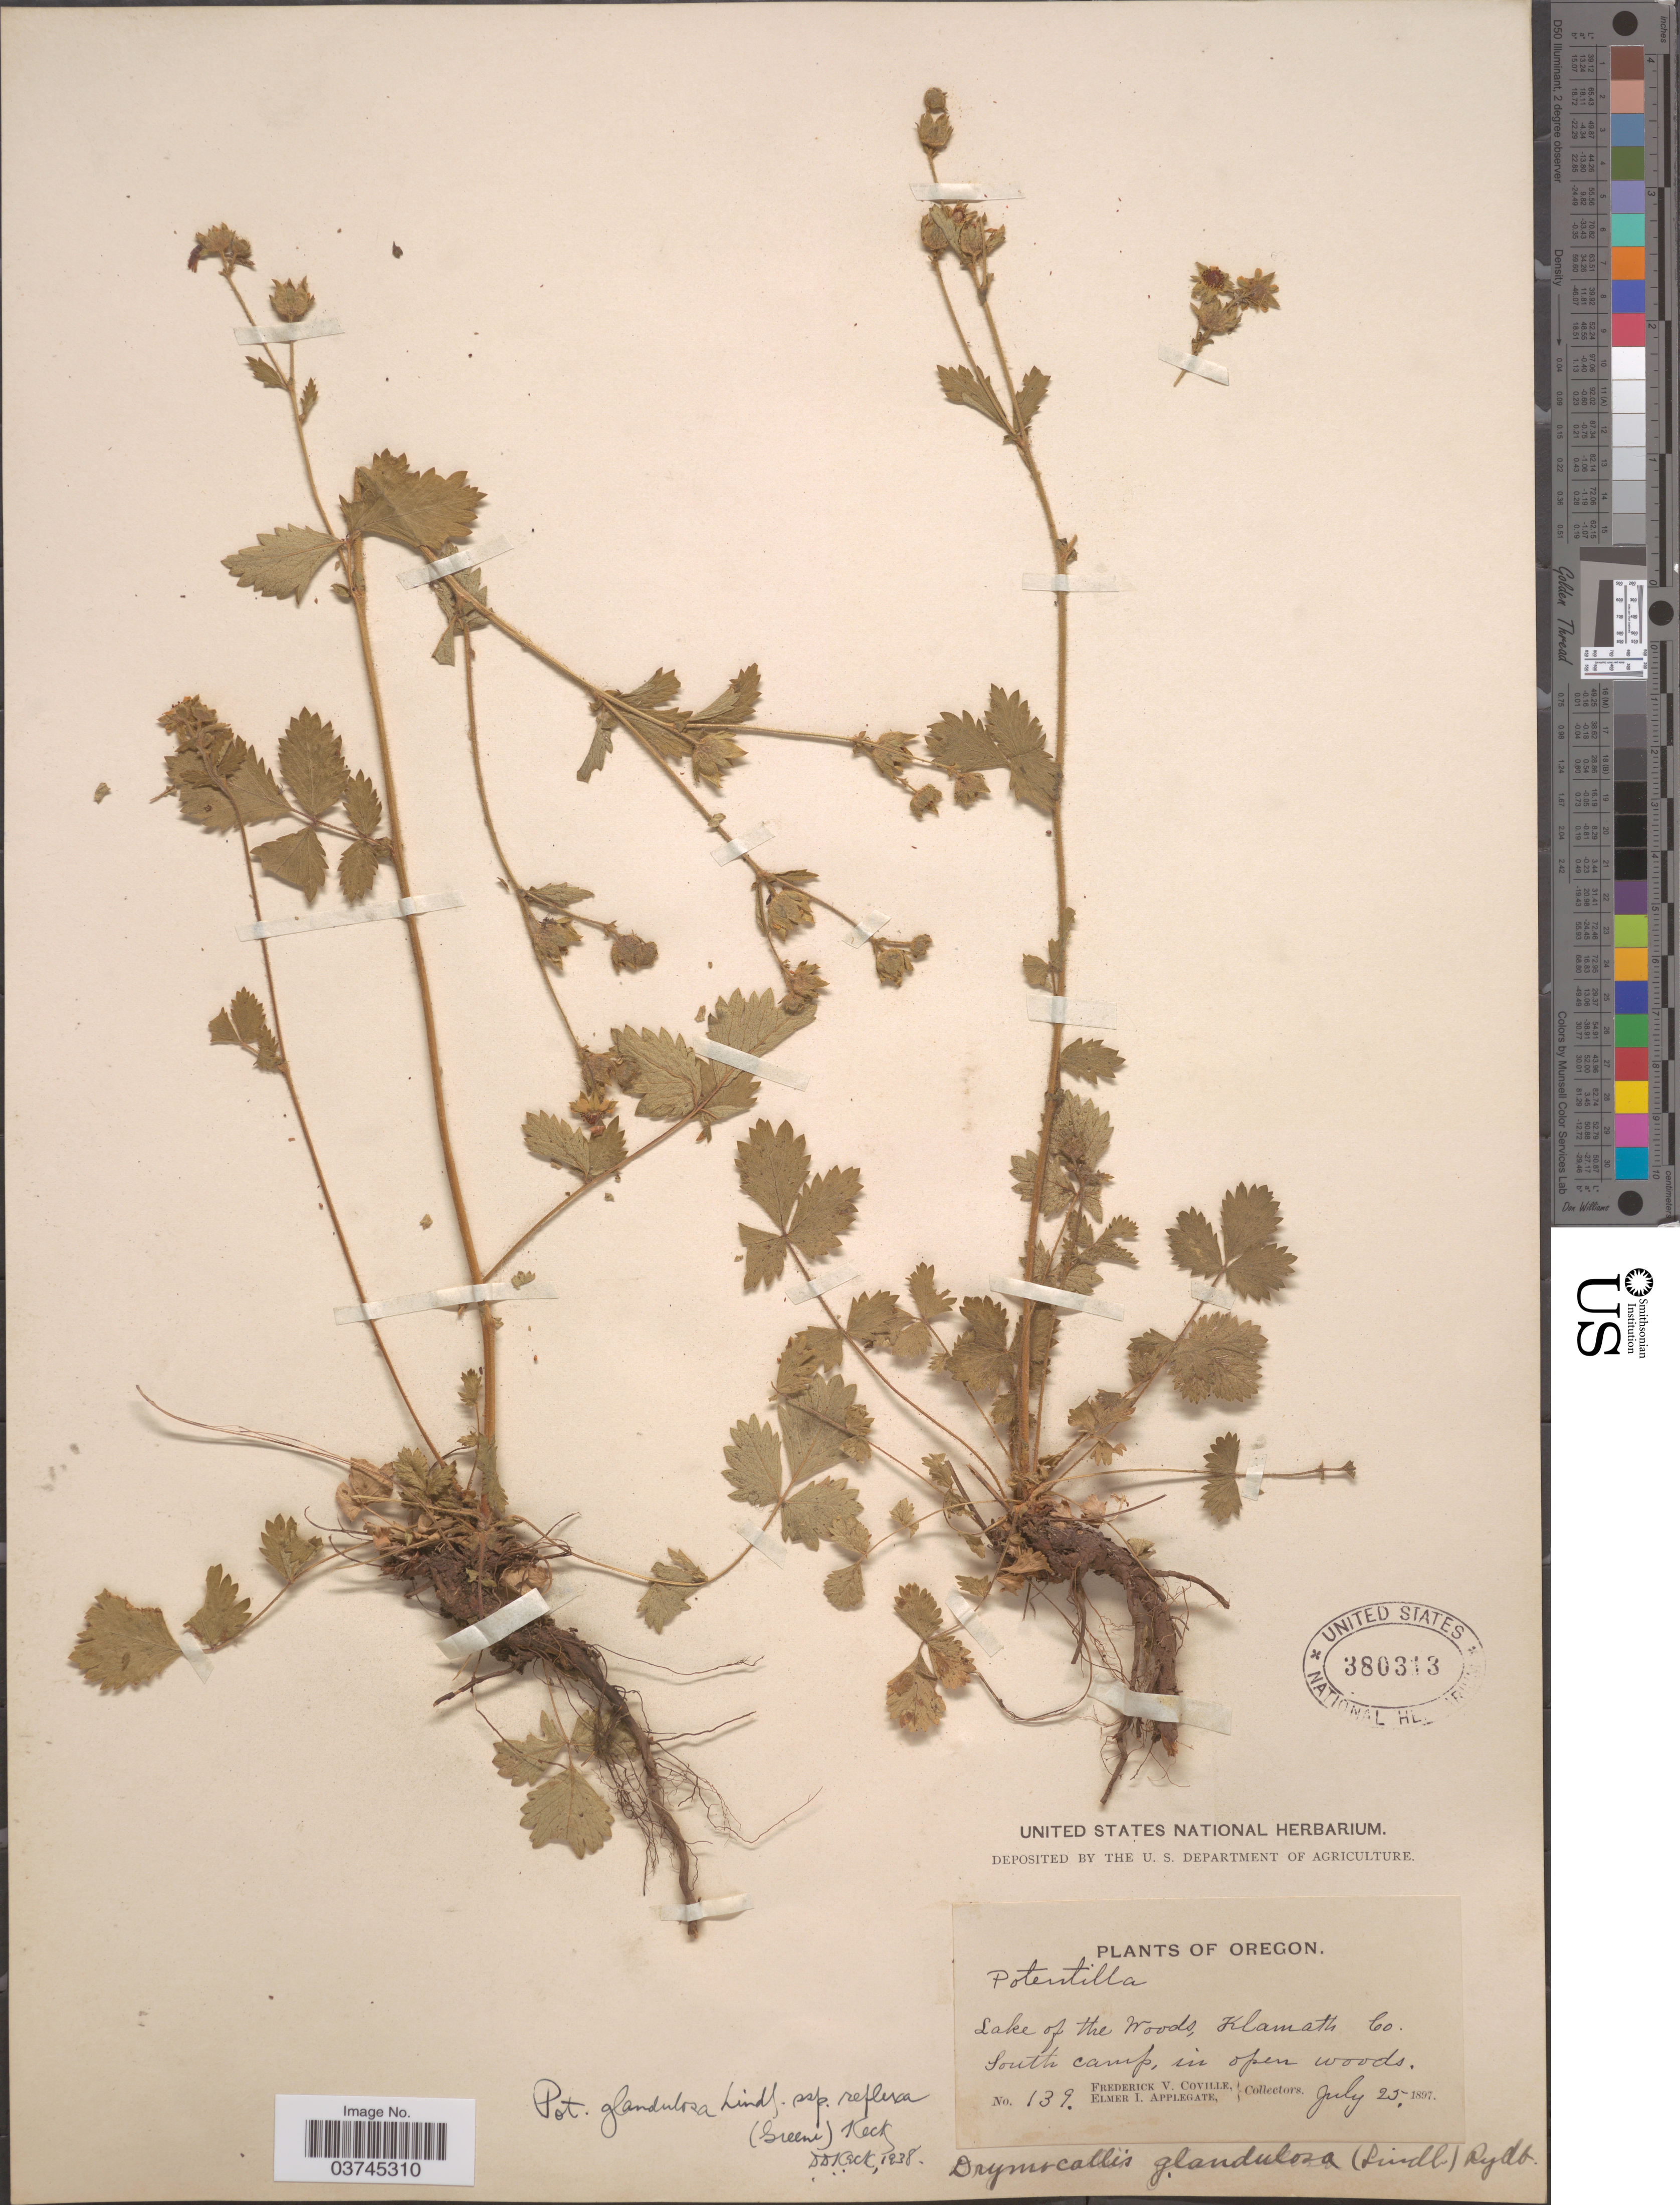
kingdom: Plantae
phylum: Tracheophyta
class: Magnoliopsida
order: Rosales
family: Rosaceae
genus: Drymocallis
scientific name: Drymocallis glandulosa subsp. reflexa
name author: (Greene) Soják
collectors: F. V. Coville & E. I. Applegate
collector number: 139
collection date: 1897-07-25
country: United States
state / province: Oregon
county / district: Klamath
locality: Lake of the Woods, Klamath Co. South camp, in open woods.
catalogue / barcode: US 380313